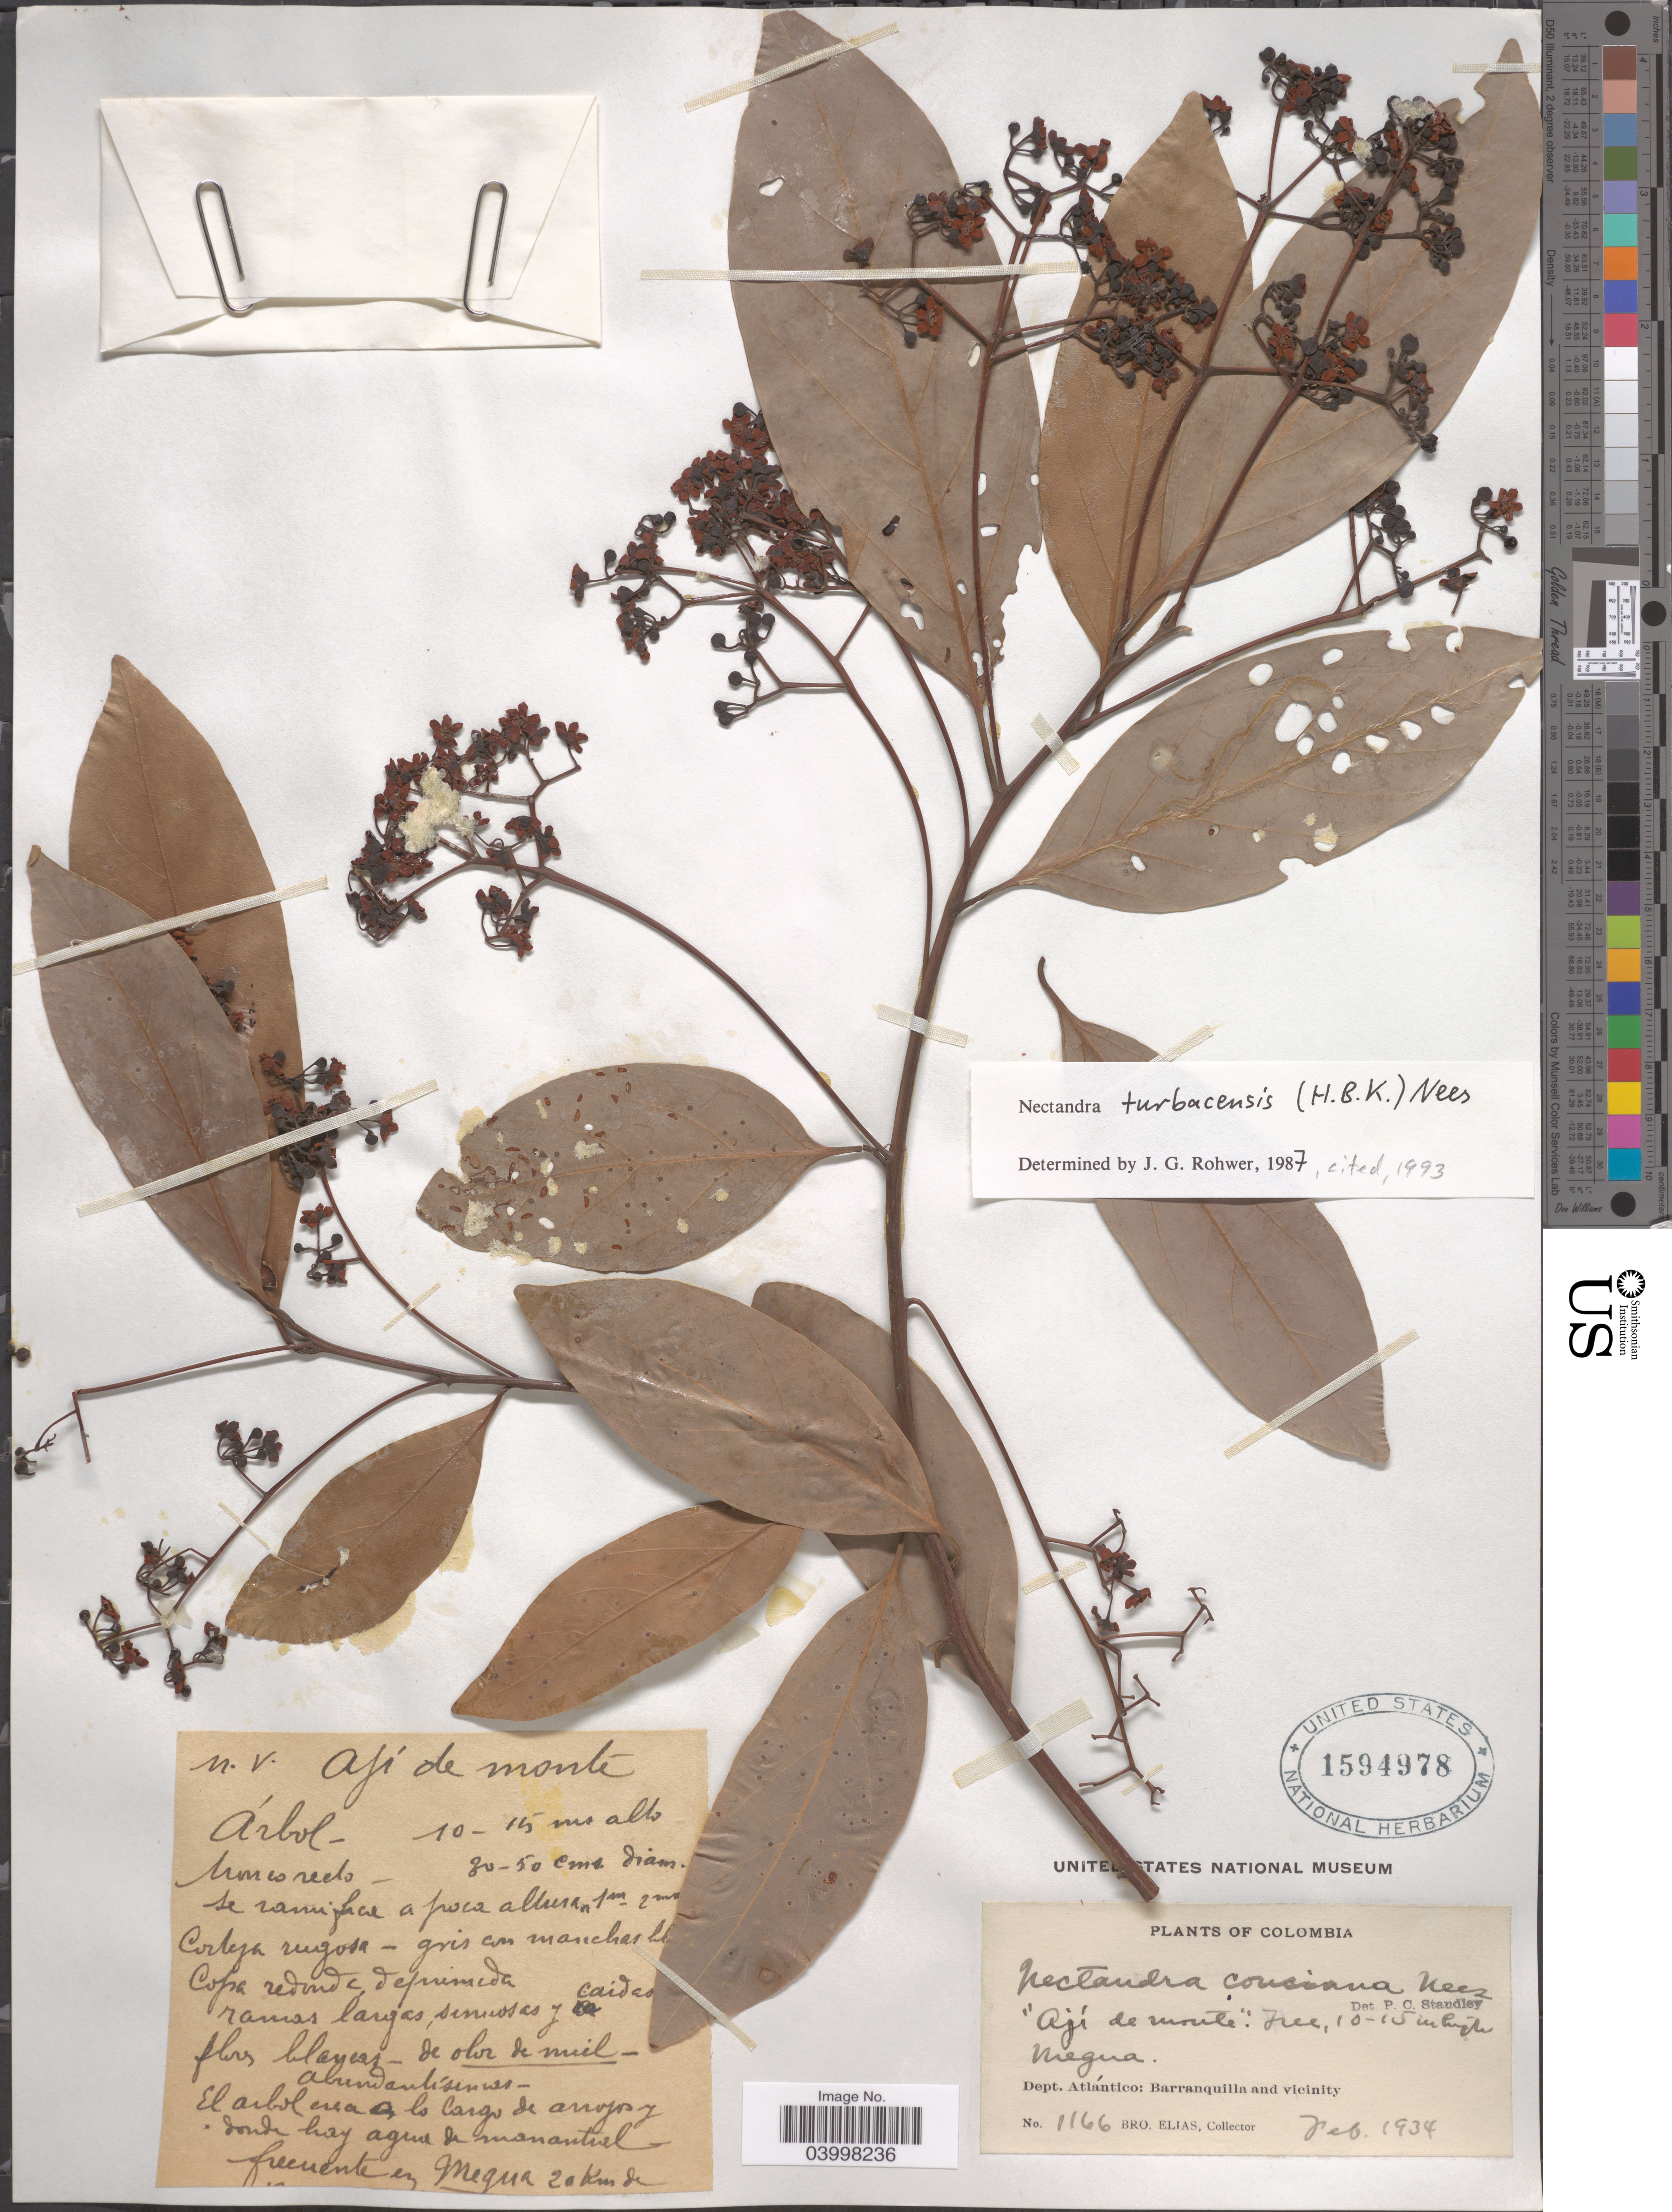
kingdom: Plantae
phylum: Tracheophyta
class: Magnoliopsida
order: Laurales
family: Lauraceae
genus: Nectandra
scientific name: Nectandra turbacensis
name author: (Kunth) Nees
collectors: Bro. Elias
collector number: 1166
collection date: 1934-02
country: Colombia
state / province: Atlántico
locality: Frecuente en Megua 20Km de. Dept. Magdalena: Barranquilla and vicinity.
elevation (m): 10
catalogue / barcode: US 1594978